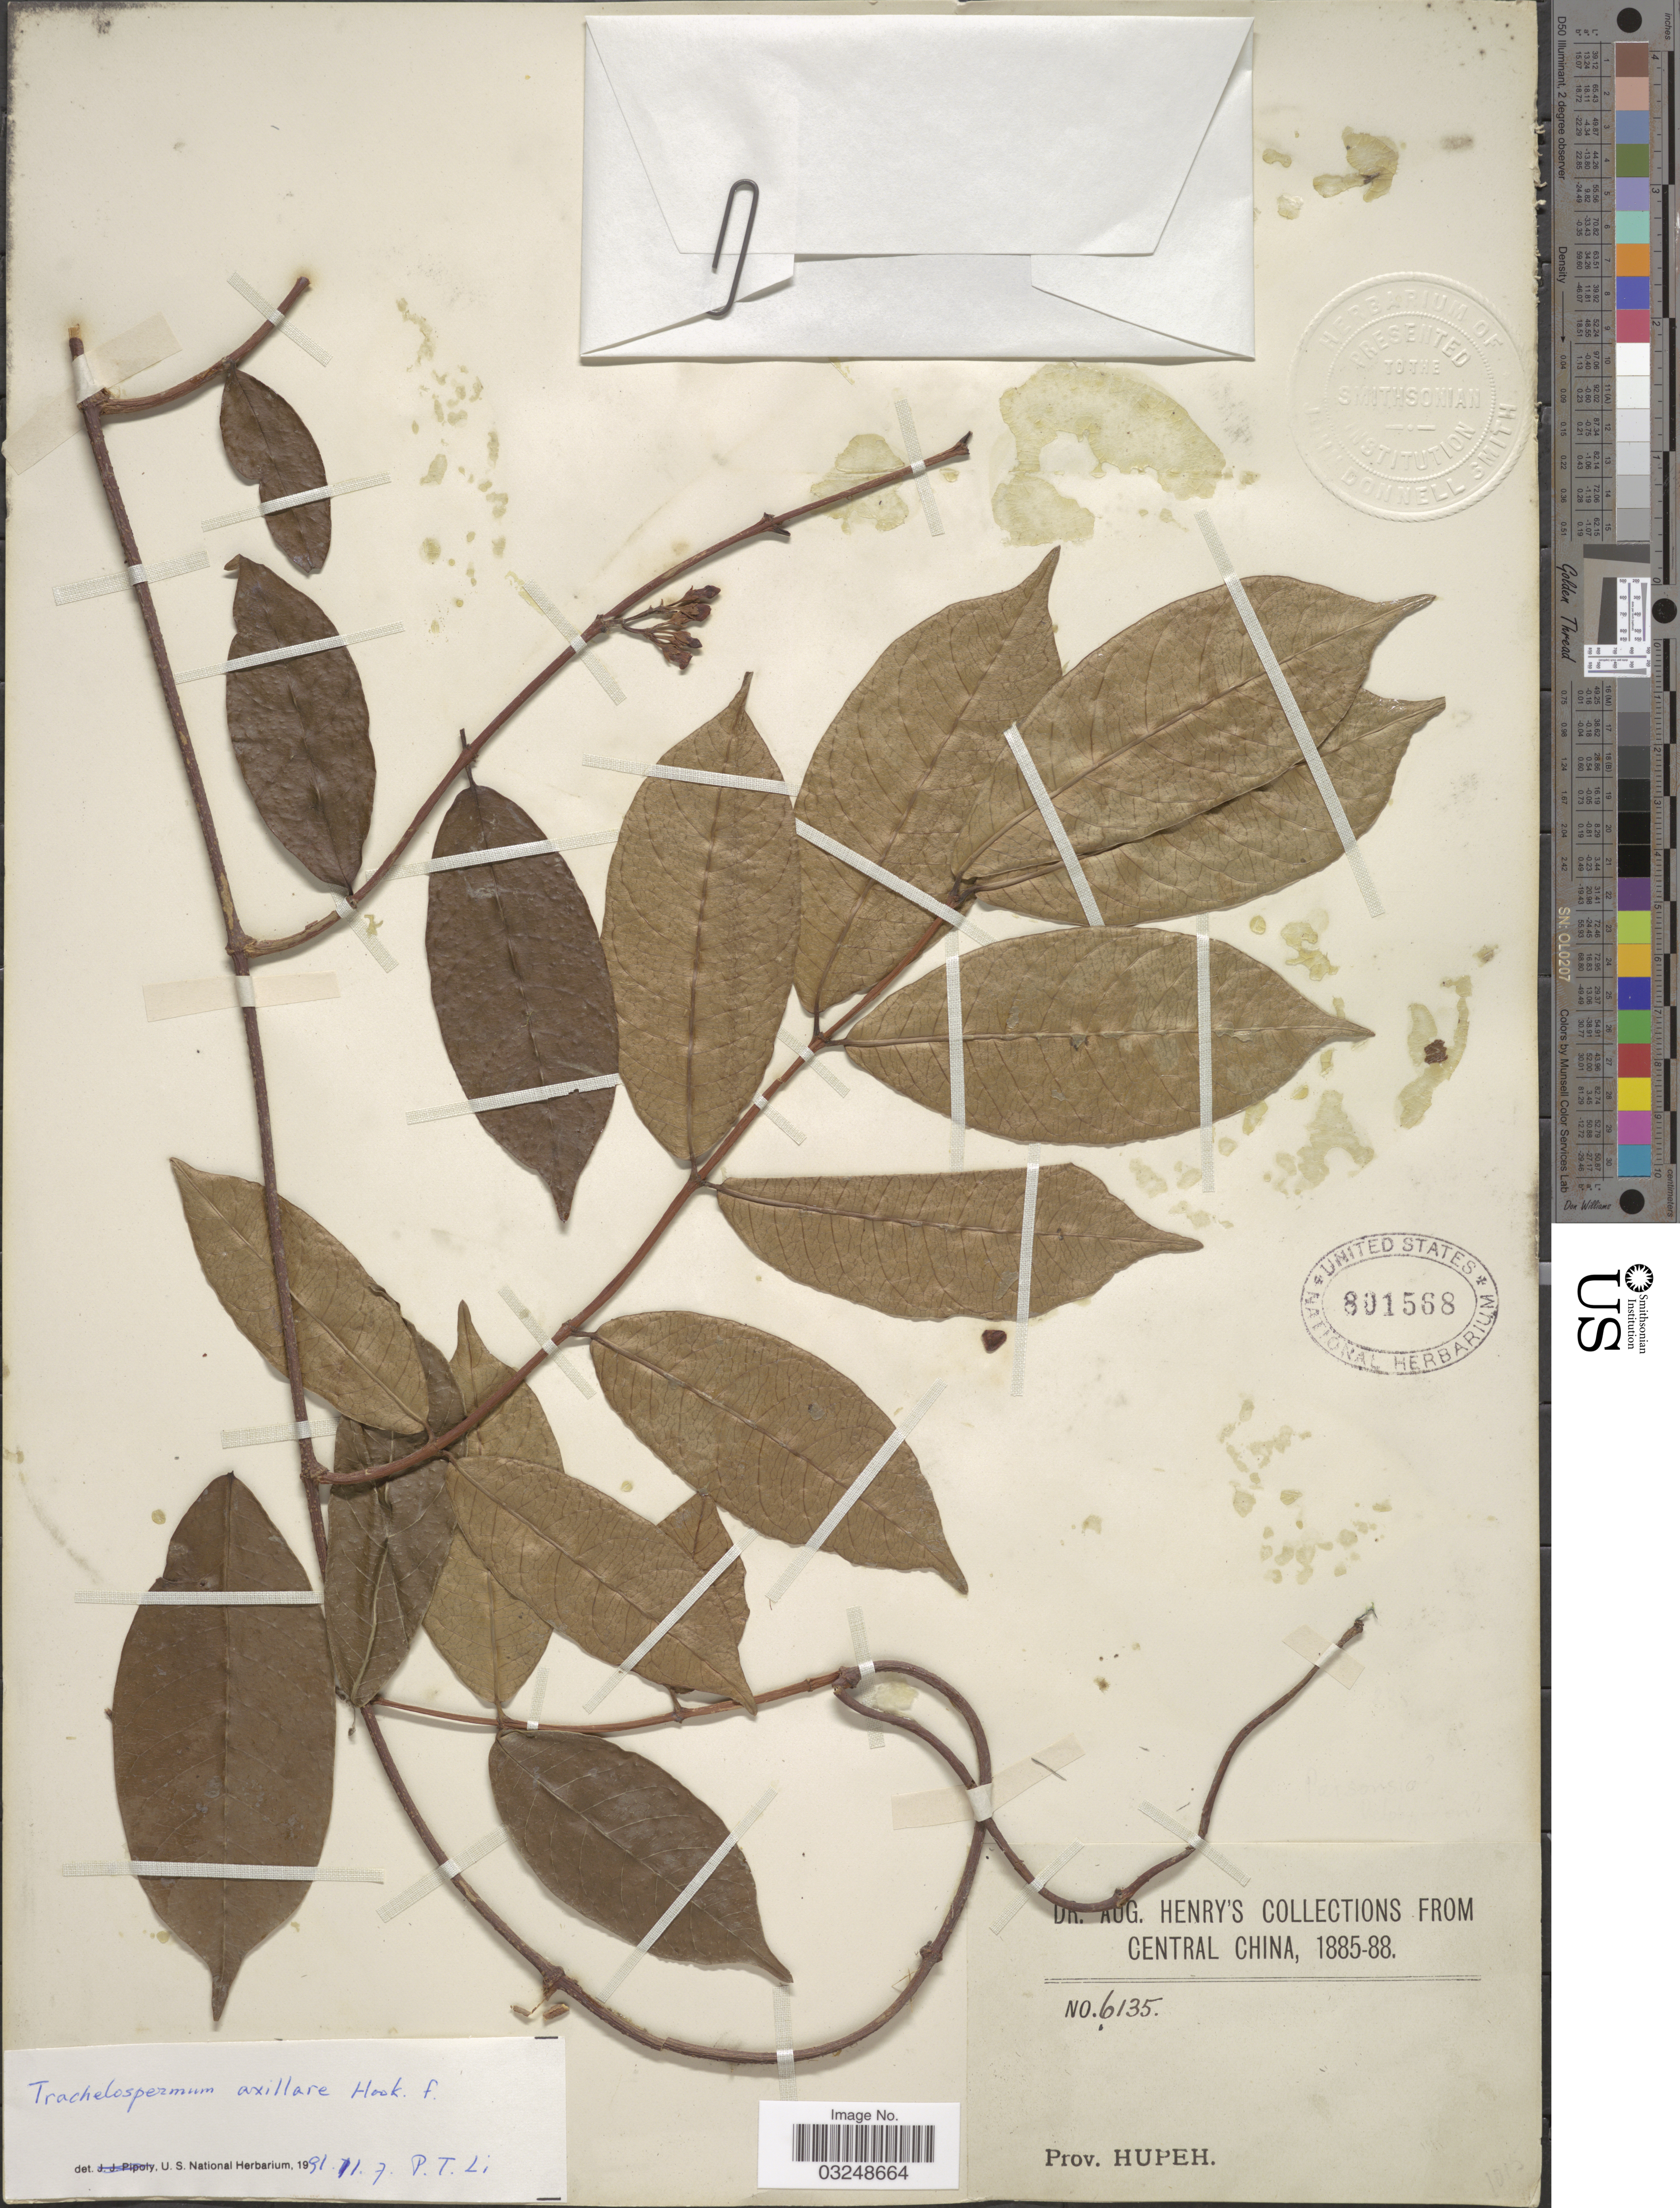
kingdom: Plantae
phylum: Tracheophyta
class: Magnoliopsida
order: Gentianales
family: Apocynaceae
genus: Trachelospermum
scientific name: Trachelospermum axillare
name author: Hook. f.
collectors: A. Henry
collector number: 6135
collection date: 1885/1888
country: China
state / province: Hubei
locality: Central China, Prov. Hupeh.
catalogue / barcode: US 801568